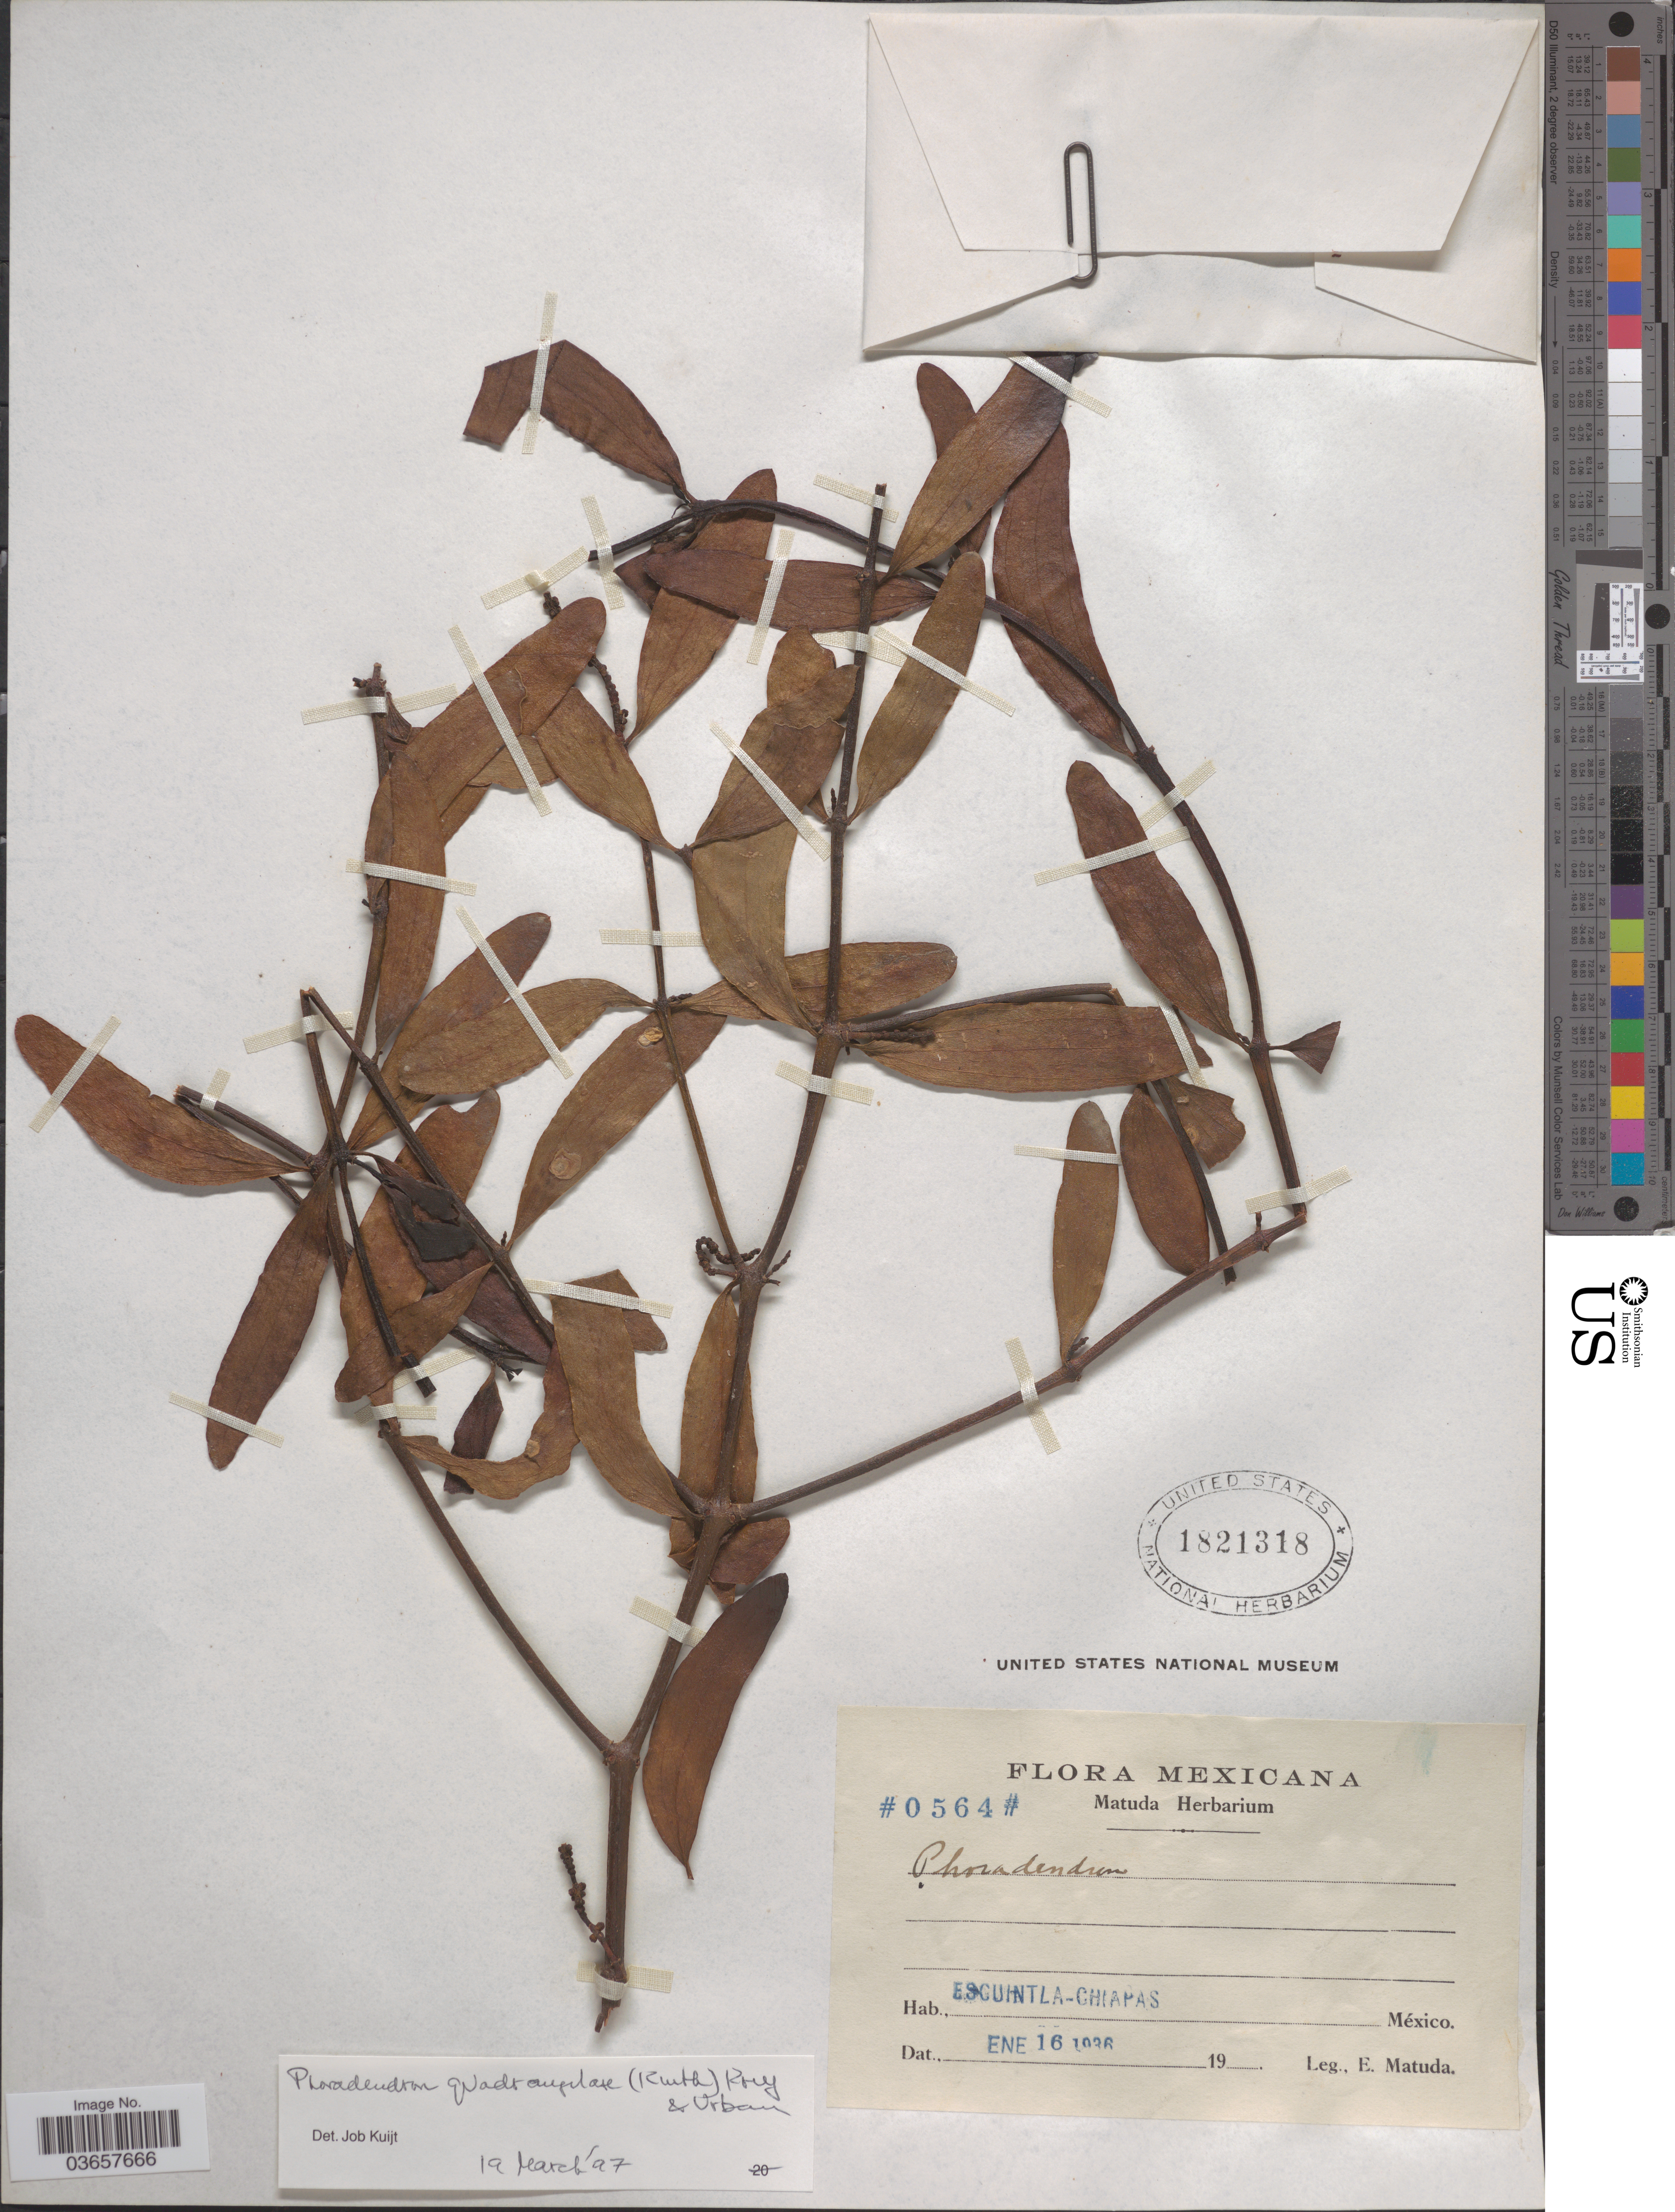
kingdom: Plantae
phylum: Tracheophyta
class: Magnoliopsida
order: Santalales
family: Viscaceae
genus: Phoradendron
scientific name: Phoradendron quadrangulare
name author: (Kunth) Griseb.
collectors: E. Matuda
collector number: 0564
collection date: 1936-01-16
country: Mexico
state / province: Chiapas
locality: Escuintla-Chiapas.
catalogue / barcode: US 1821318